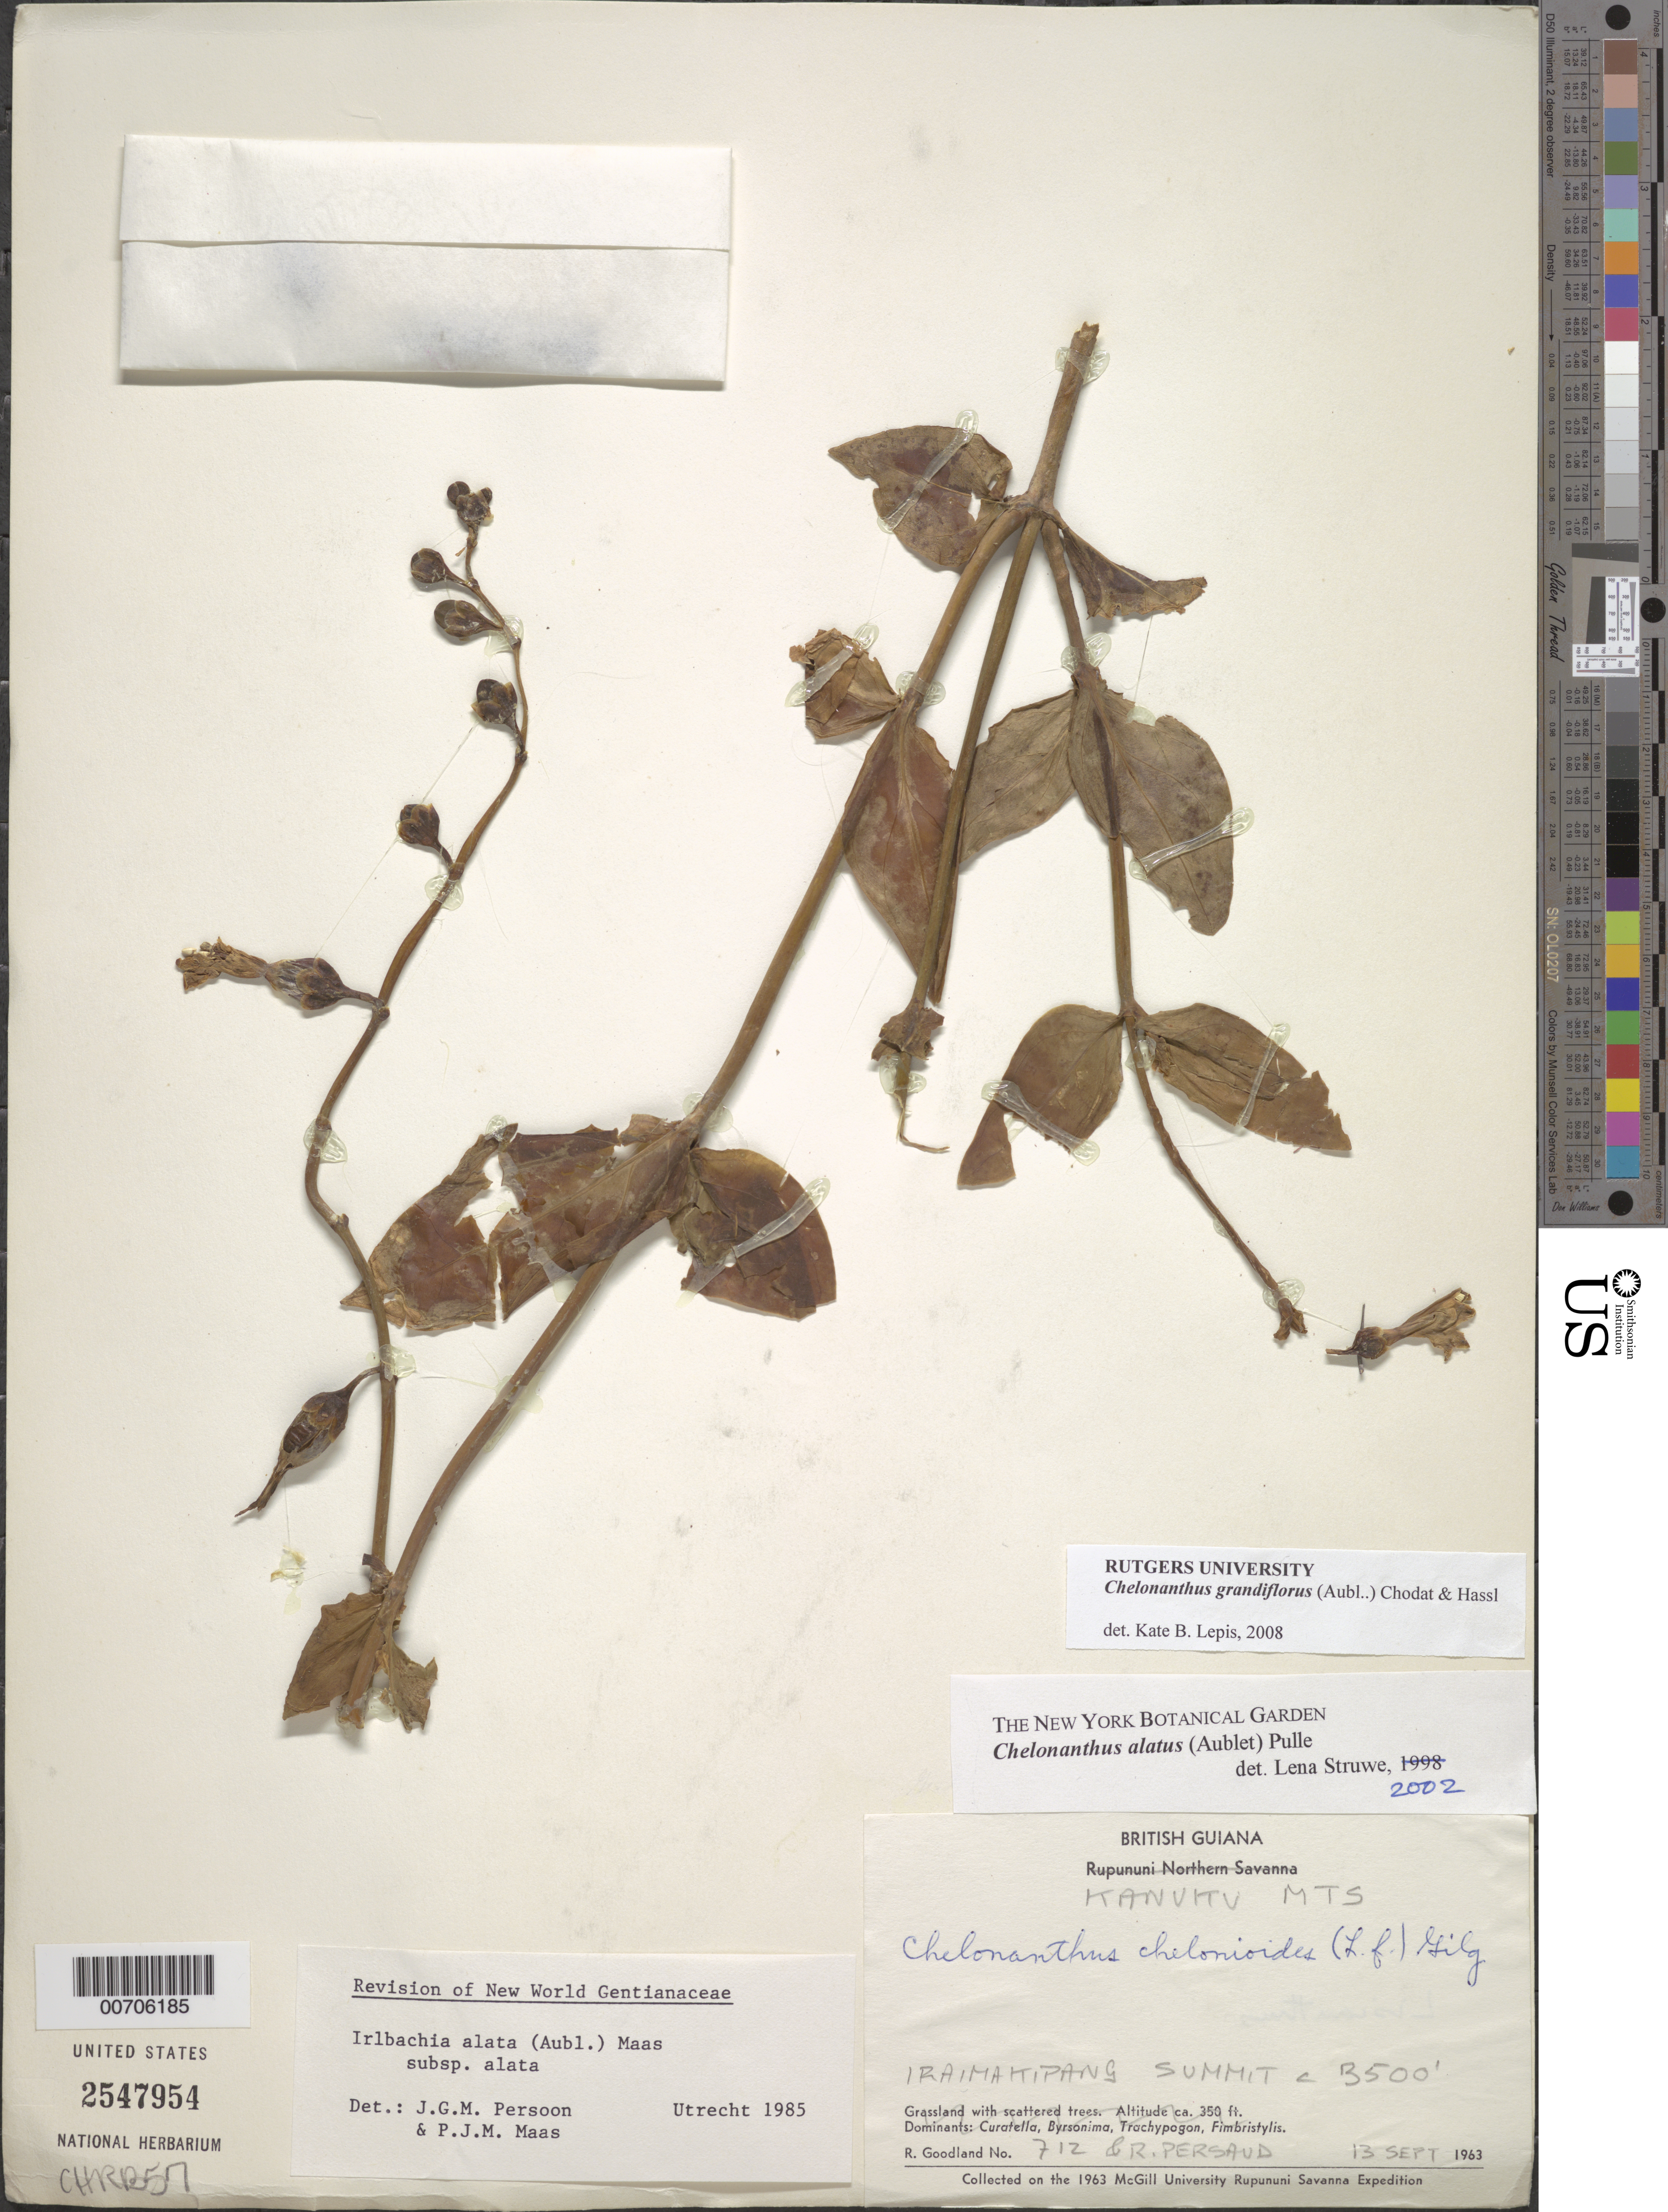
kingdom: Plantae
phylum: Tracheophyta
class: Magnoliopsida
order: Gentianales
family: Gentianaceae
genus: Chelonanthus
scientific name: Chelonanthus grandiflorus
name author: (Aubl.) Chodat & Hassl.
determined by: Lepis, Kate B.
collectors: R. Goodland & R. Persaud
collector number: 712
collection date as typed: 13-Sep-63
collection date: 1963-09-13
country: Guyana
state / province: U. Takutu-U. Essequibo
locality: Mt. Iraimakipang, summit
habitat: Exposed granite, Grassland with scattered trees. Dominants: Curatella, Byrsonima, Trachypogon, Fimbristylis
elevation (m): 1067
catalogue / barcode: US 2547954